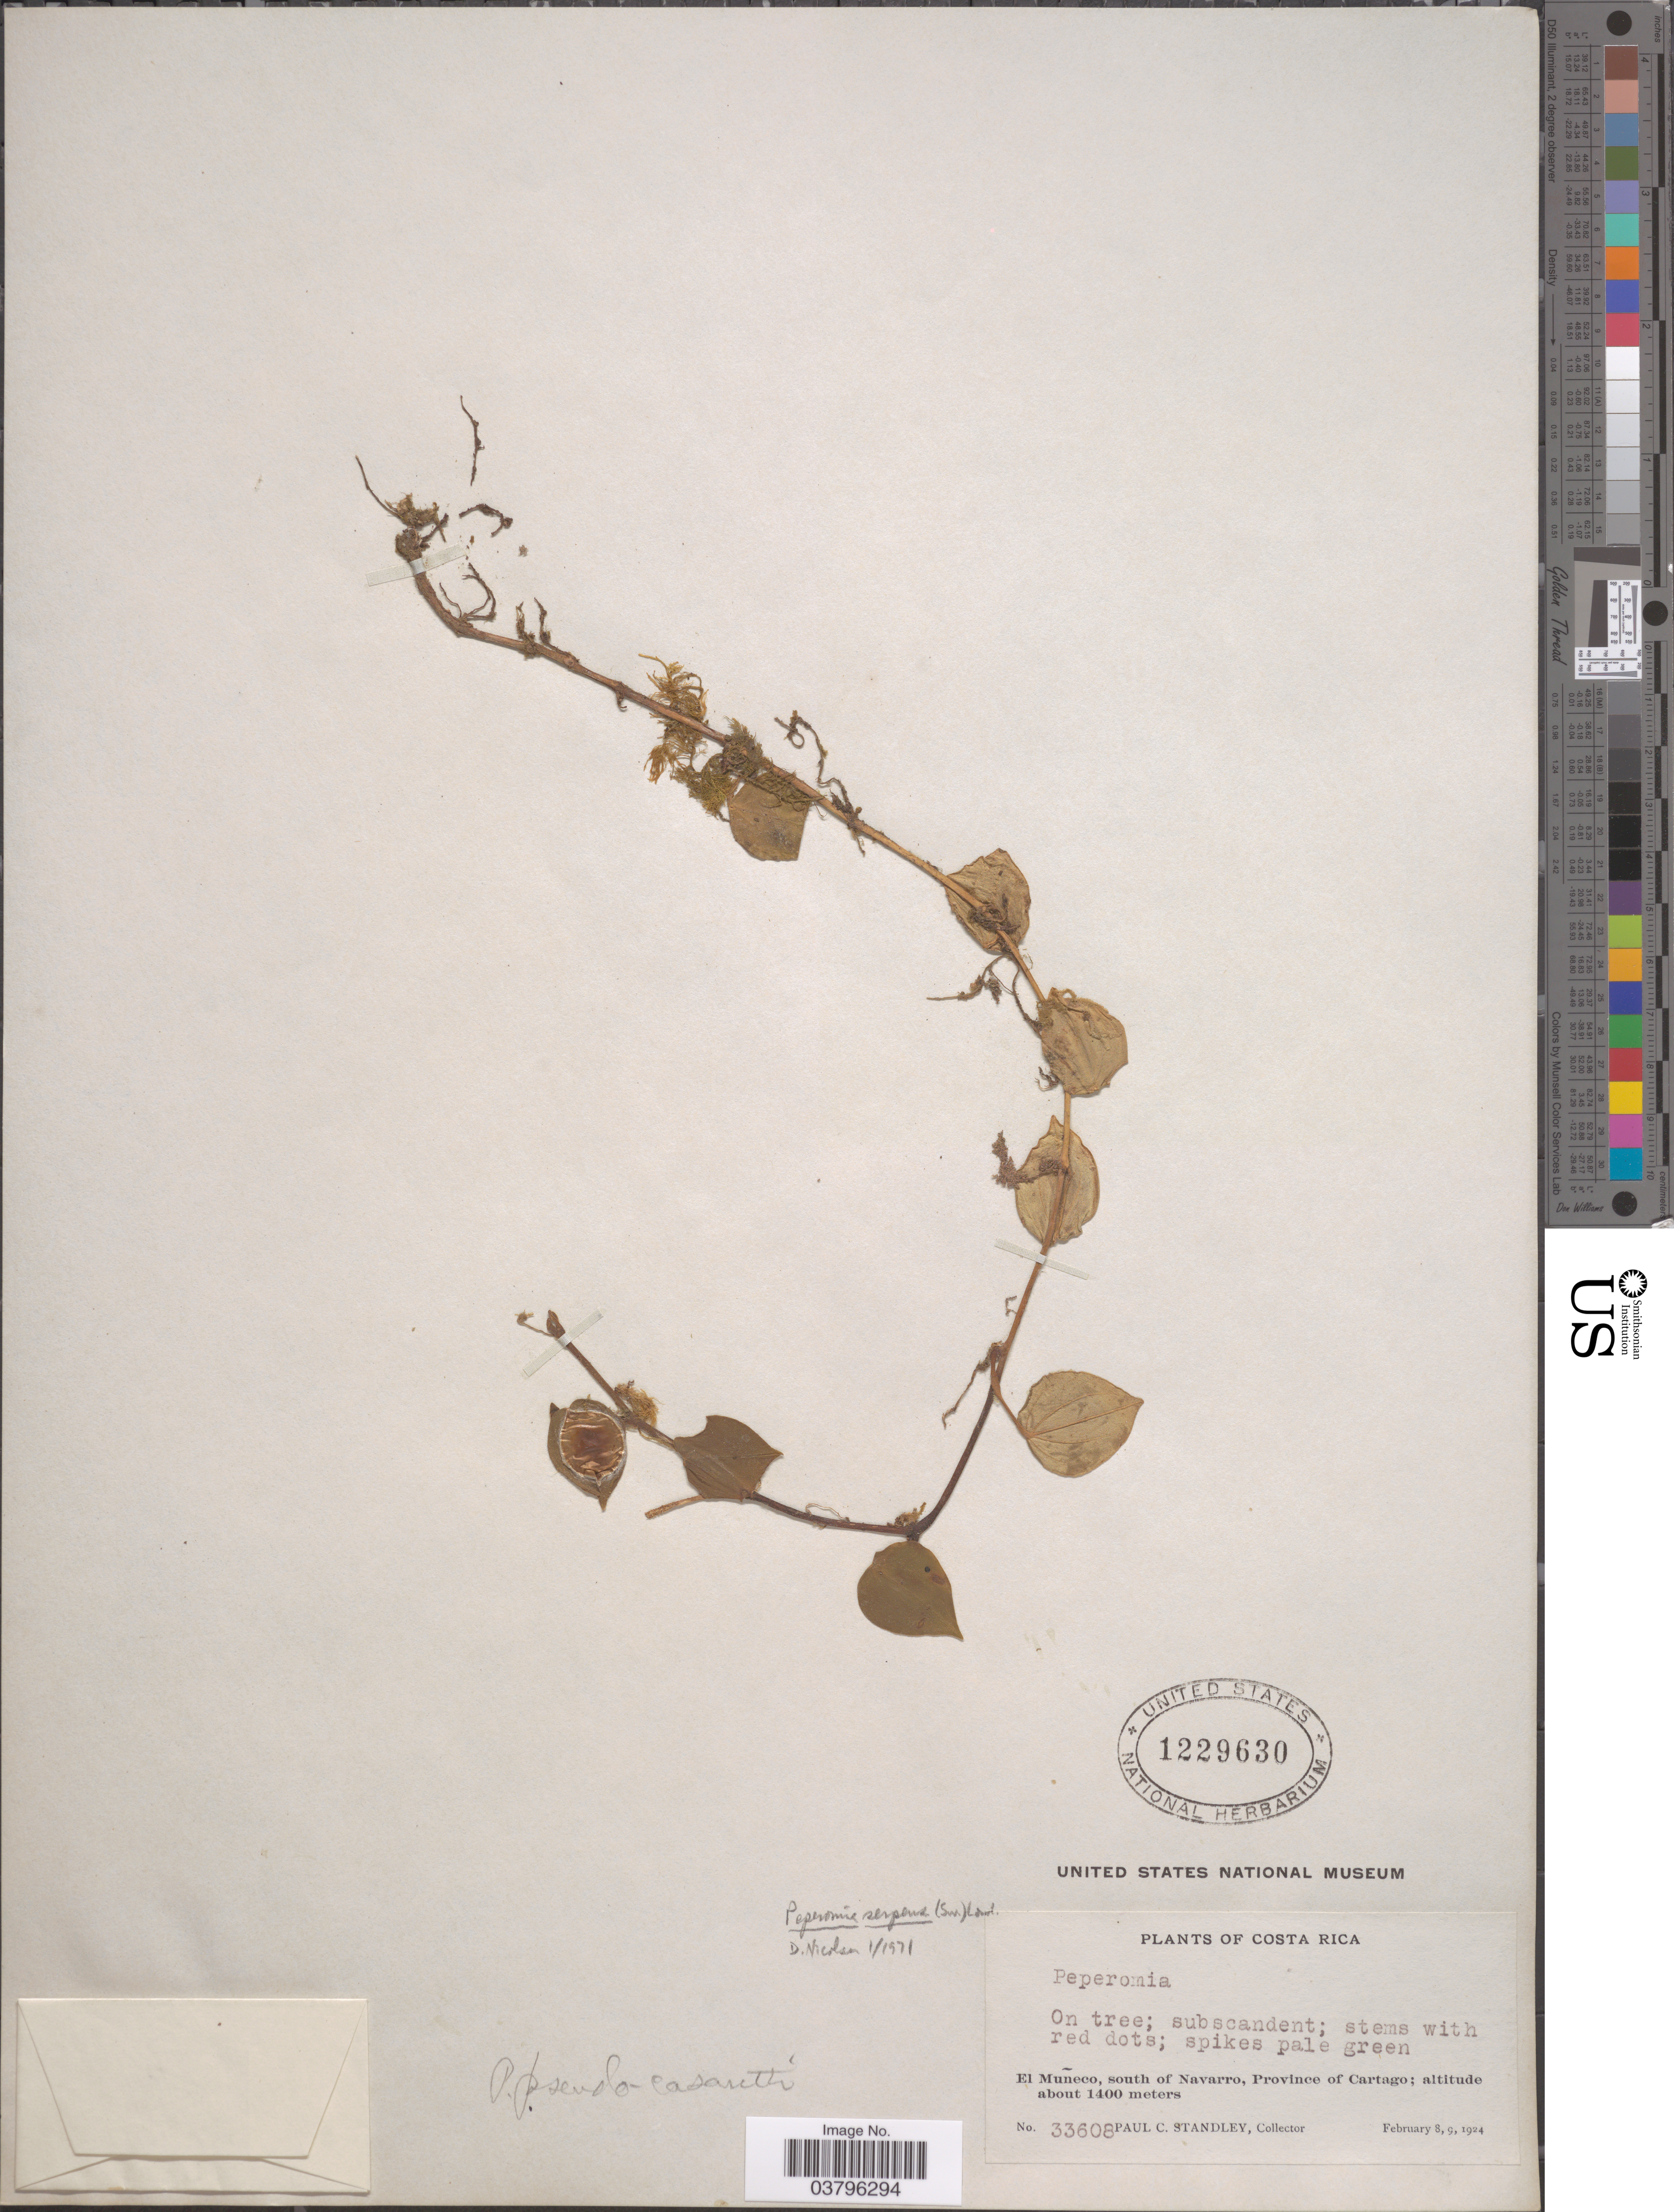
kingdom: Plantae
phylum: Tracheophyta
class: Magnoliopsida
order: Piperales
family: Piperaceae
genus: Peperomia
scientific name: Peperomia serpens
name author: (Sw.) Loudon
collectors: P. C. Standley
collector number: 33608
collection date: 1924-02-08/1924-02-09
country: Costa Rica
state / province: Cartago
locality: El Muñeco, south of Navarro.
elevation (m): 1400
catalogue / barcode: US 1229630